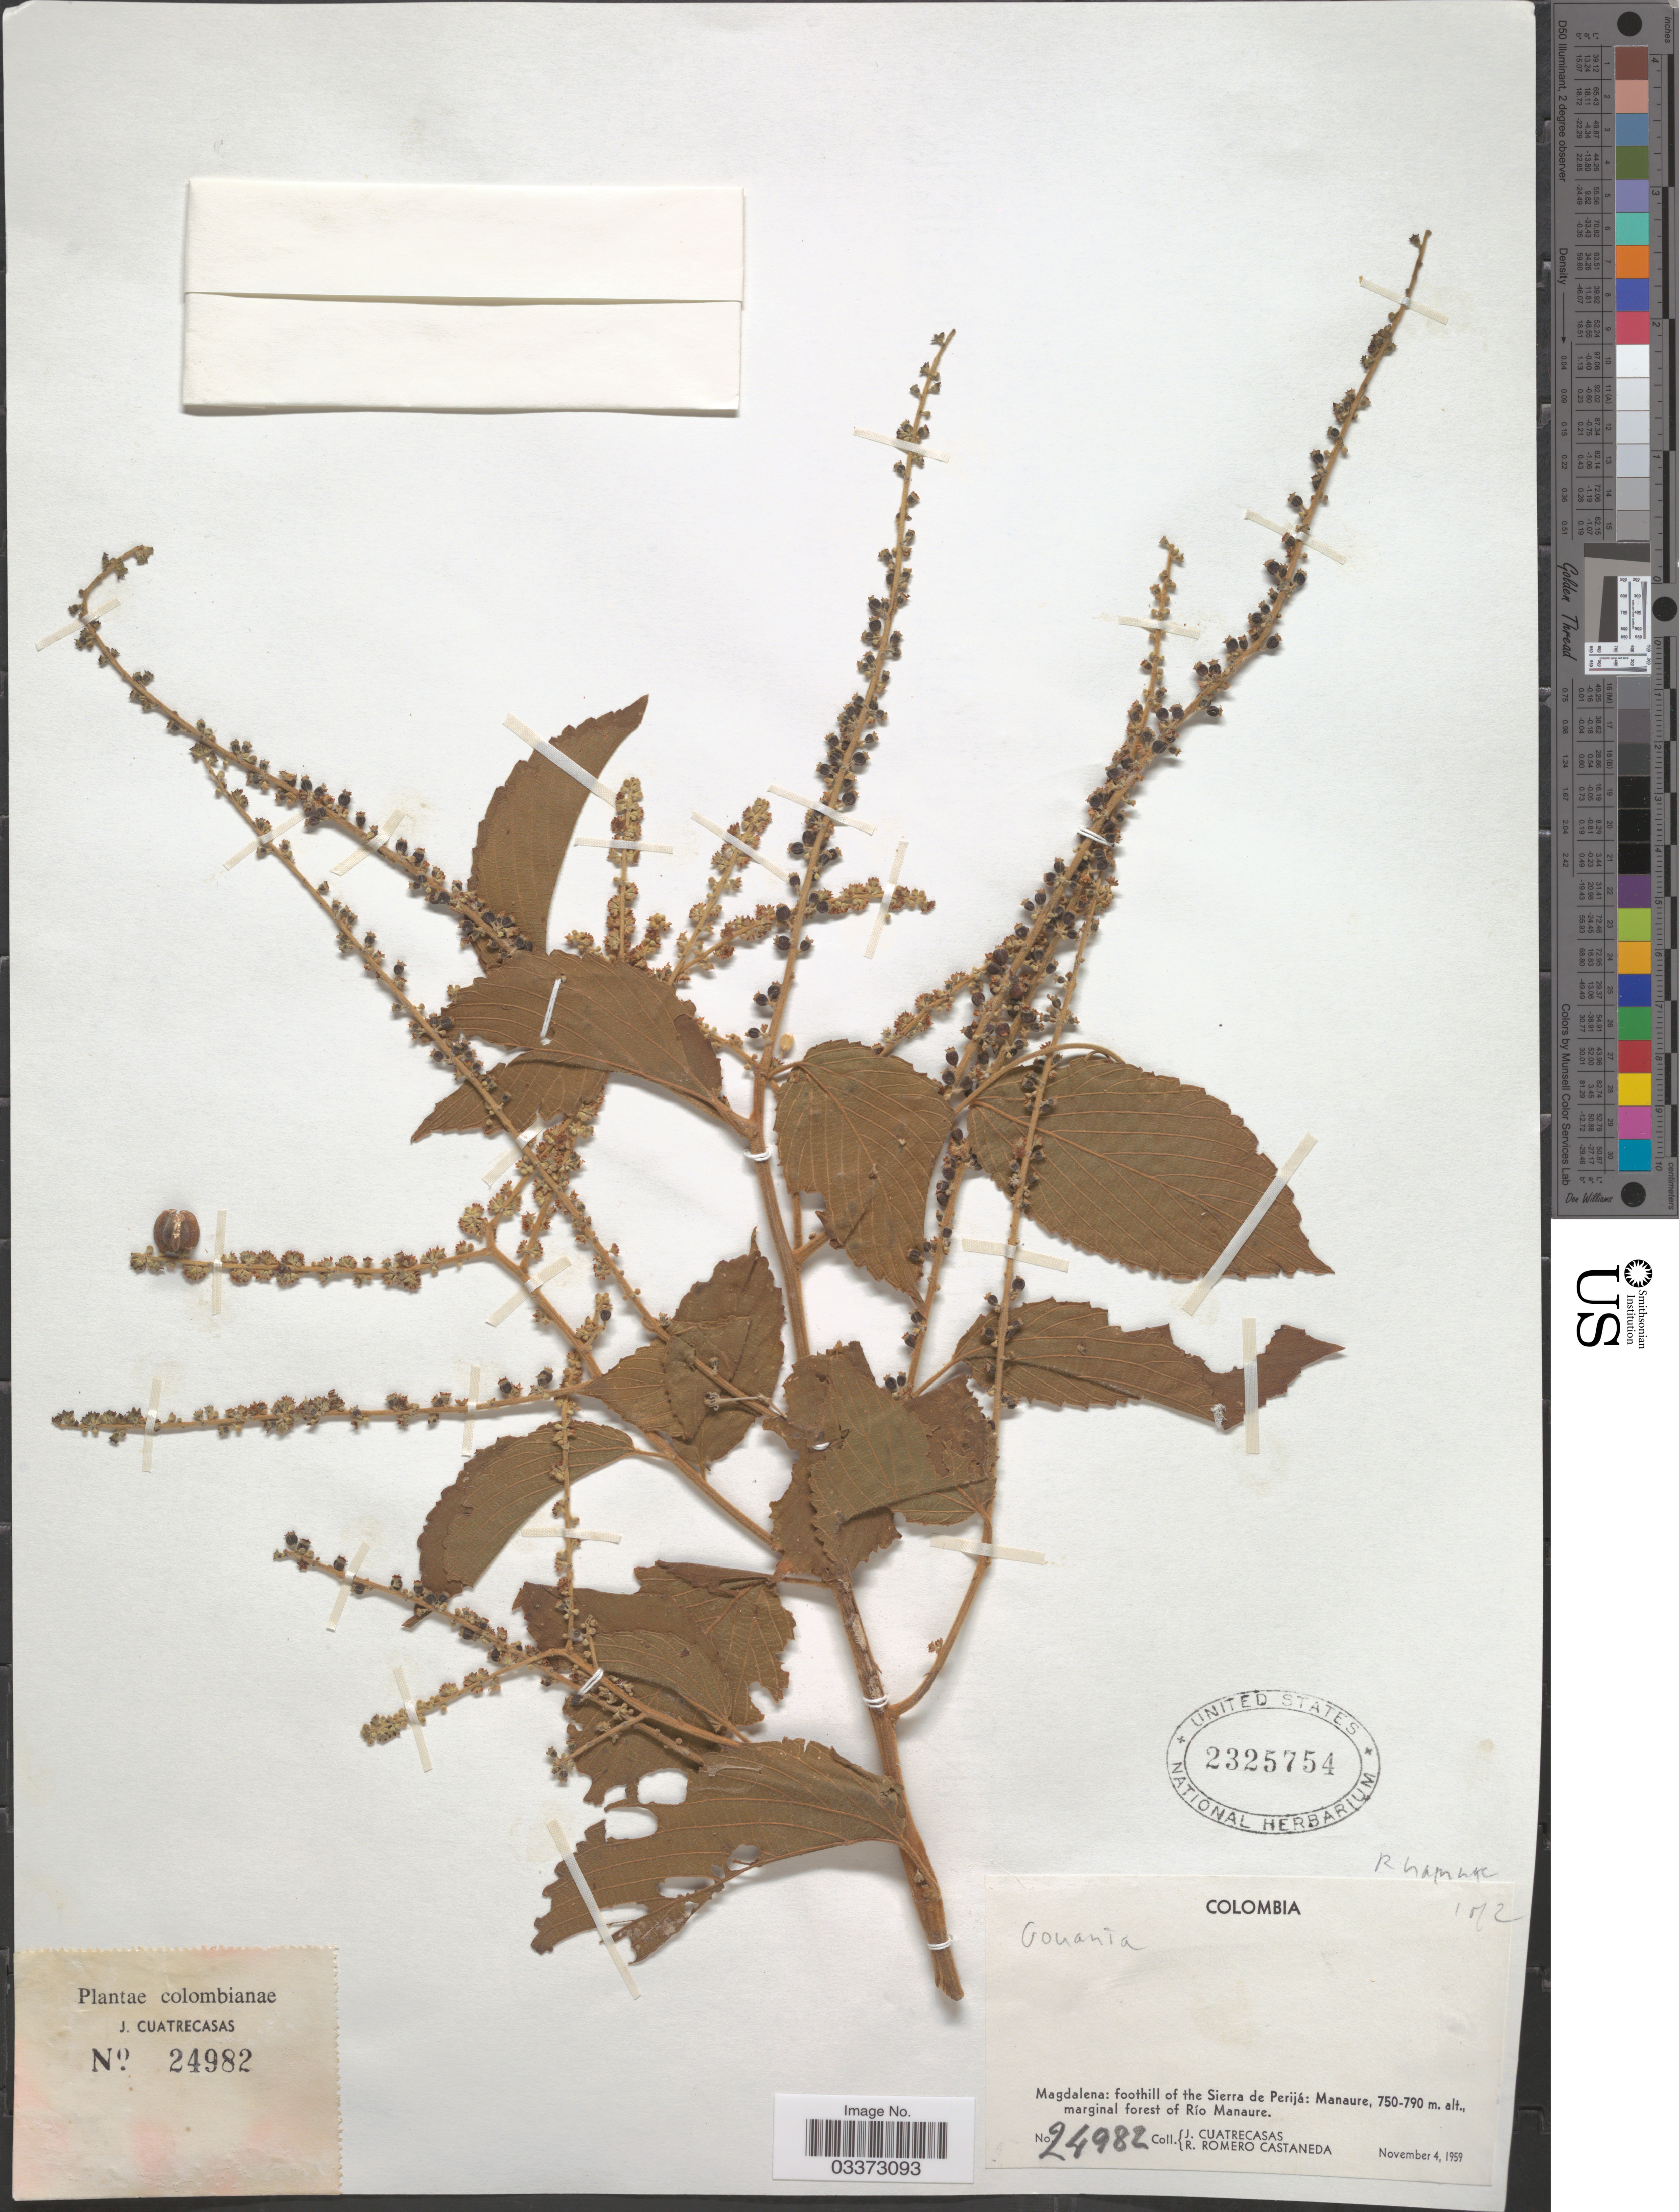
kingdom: Plantae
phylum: Tracheophyta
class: Magnoliopsida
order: Rosales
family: Rhamnaceae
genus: Gouania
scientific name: Gouania sp.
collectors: J. Cuatrecasas & R. Romero Castañeda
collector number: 24982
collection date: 1959-11-04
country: Colombia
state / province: Magdalena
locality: Foothill of the Sierra de Perijá: Manaure, marginal forest of Río Manaure.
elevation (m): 750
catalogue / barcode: US 2325754